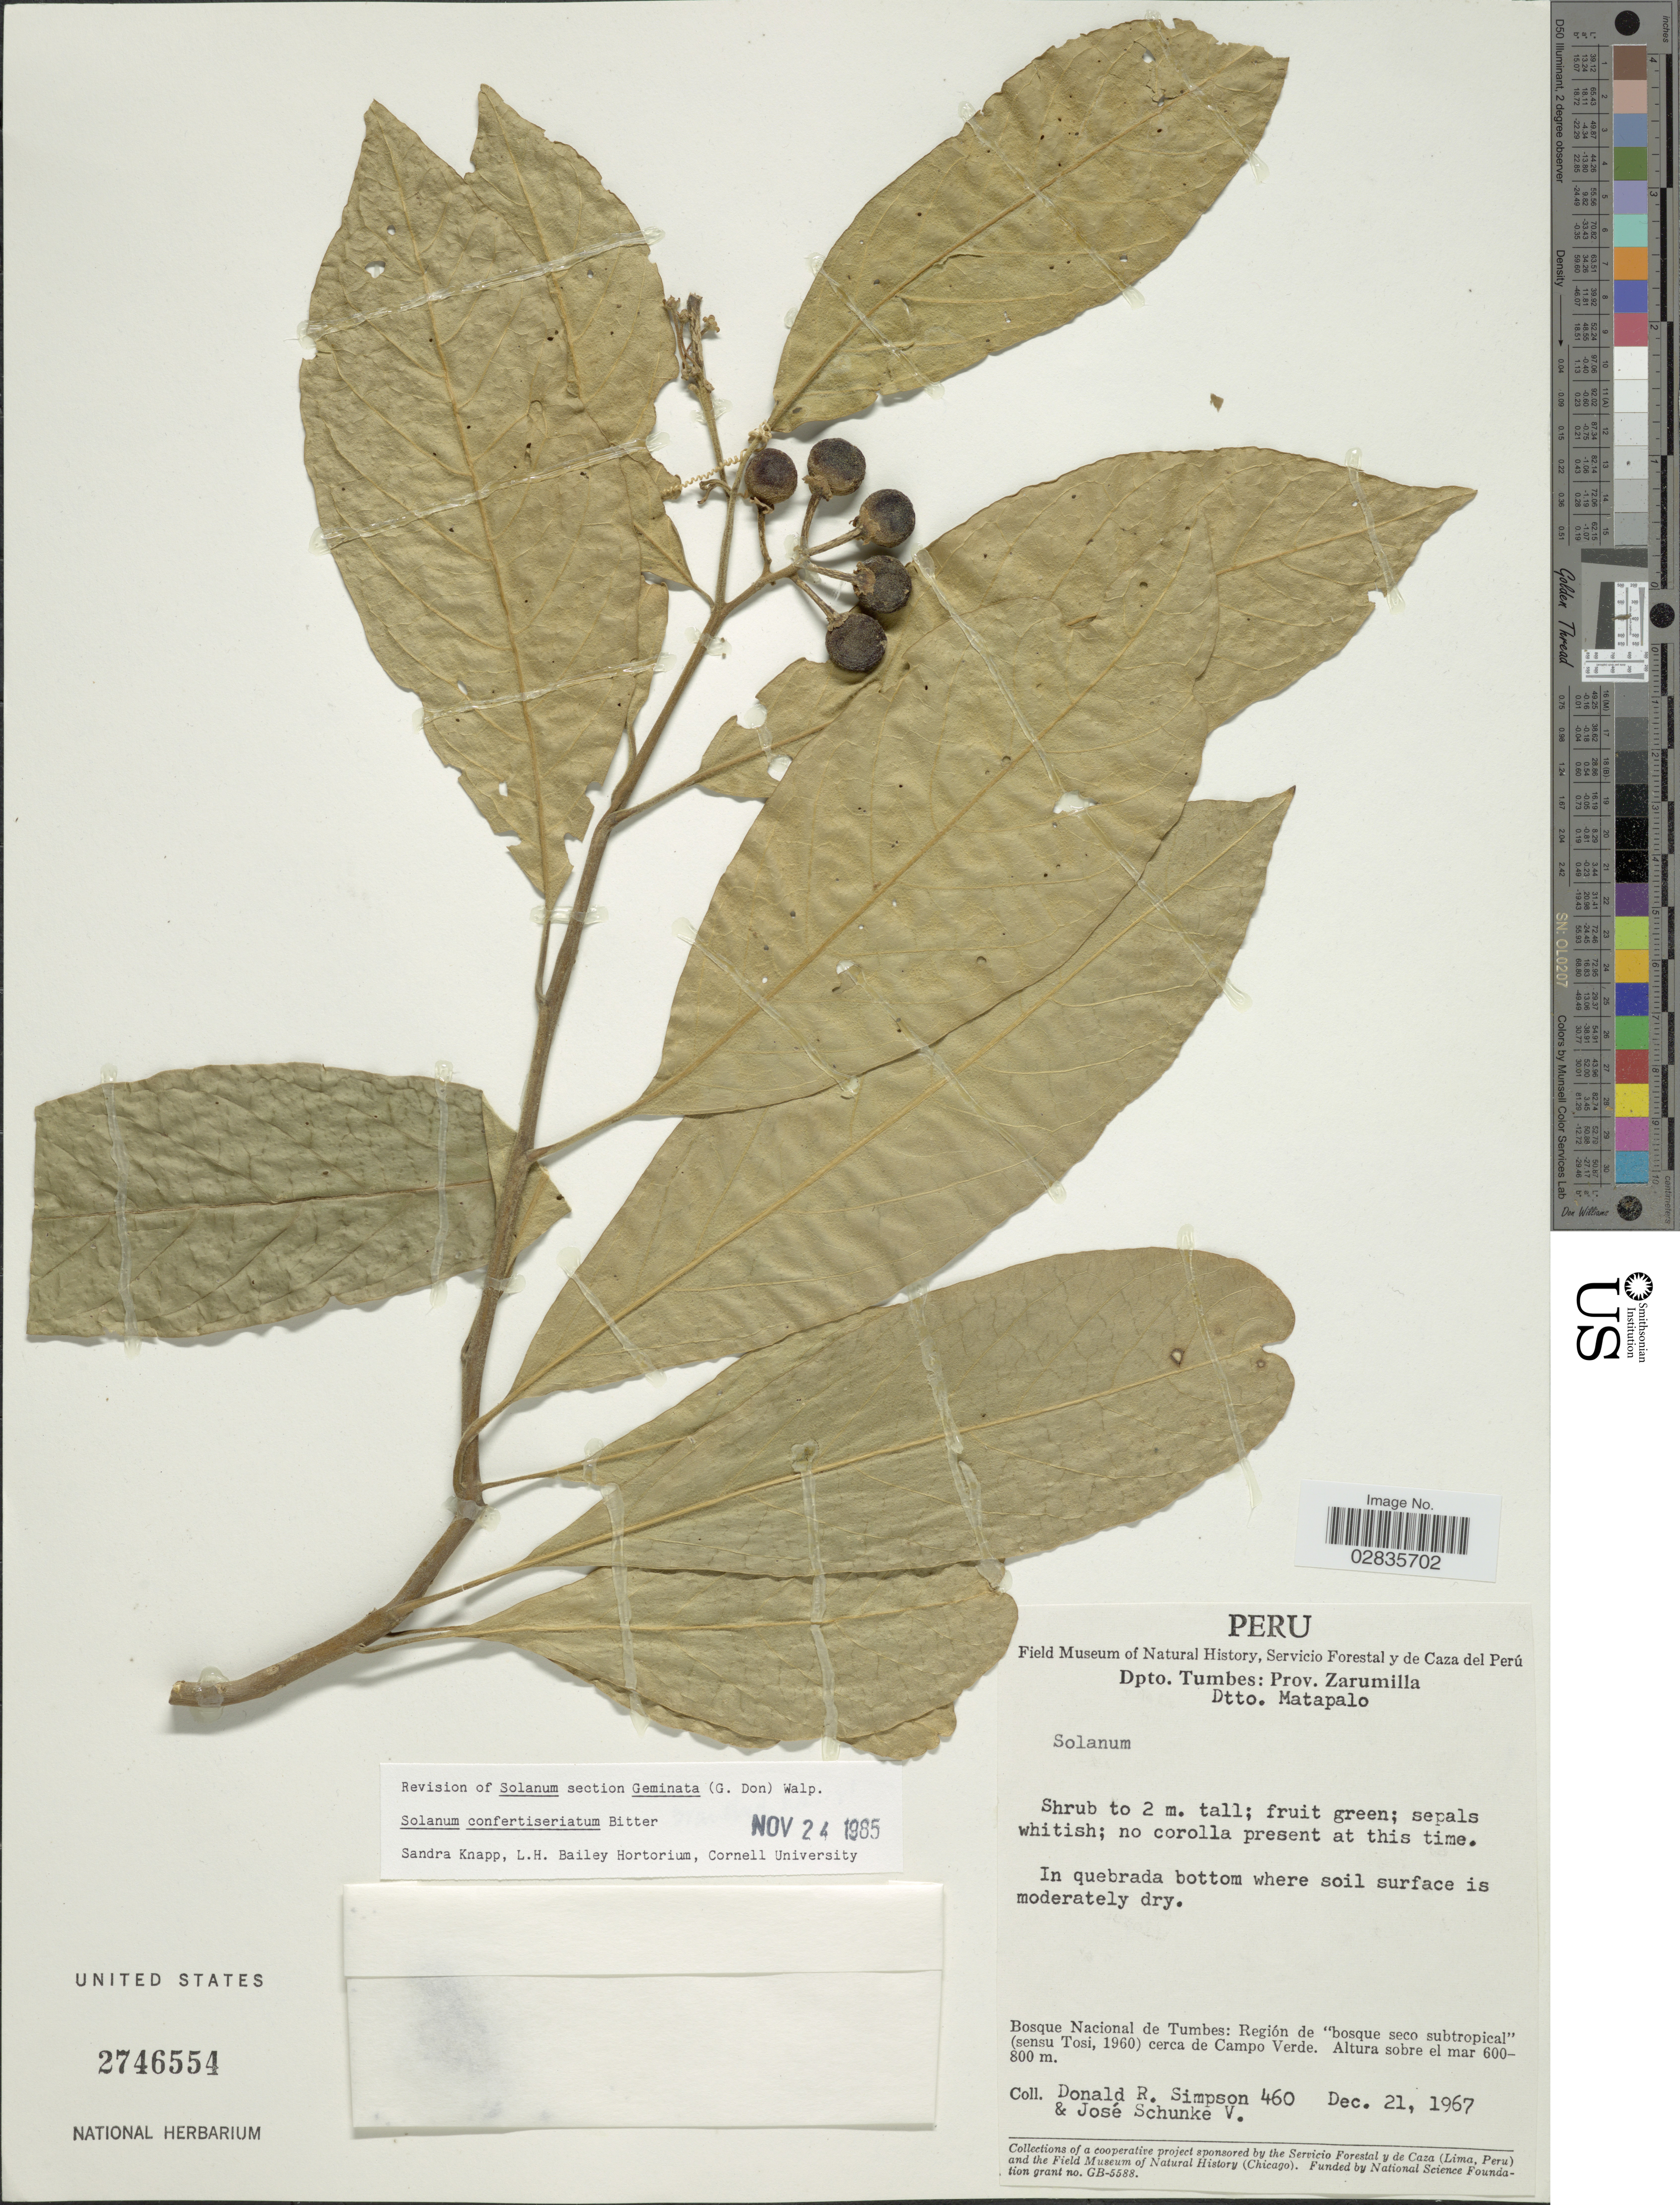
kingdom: Plantae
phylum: Tracheophyta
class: Magnoliopsida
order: Solanales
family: Solanaceae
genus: Solanum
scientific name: Solanum confertiseriatum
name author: Bitter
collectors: D. R. Simpson & J. Schunke Vigo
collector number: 460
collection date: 1967-12-21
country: Peru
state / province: Tumbes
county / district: Zarumilla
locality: Dpto. Tumbes: Prov. Zarumilla, Dtto. Matapalo, Bosque Nacional de Tumbes: Región de "bosque seco subtropical" cerca de Campo Verde.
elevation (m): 600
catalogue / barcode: US 2746554